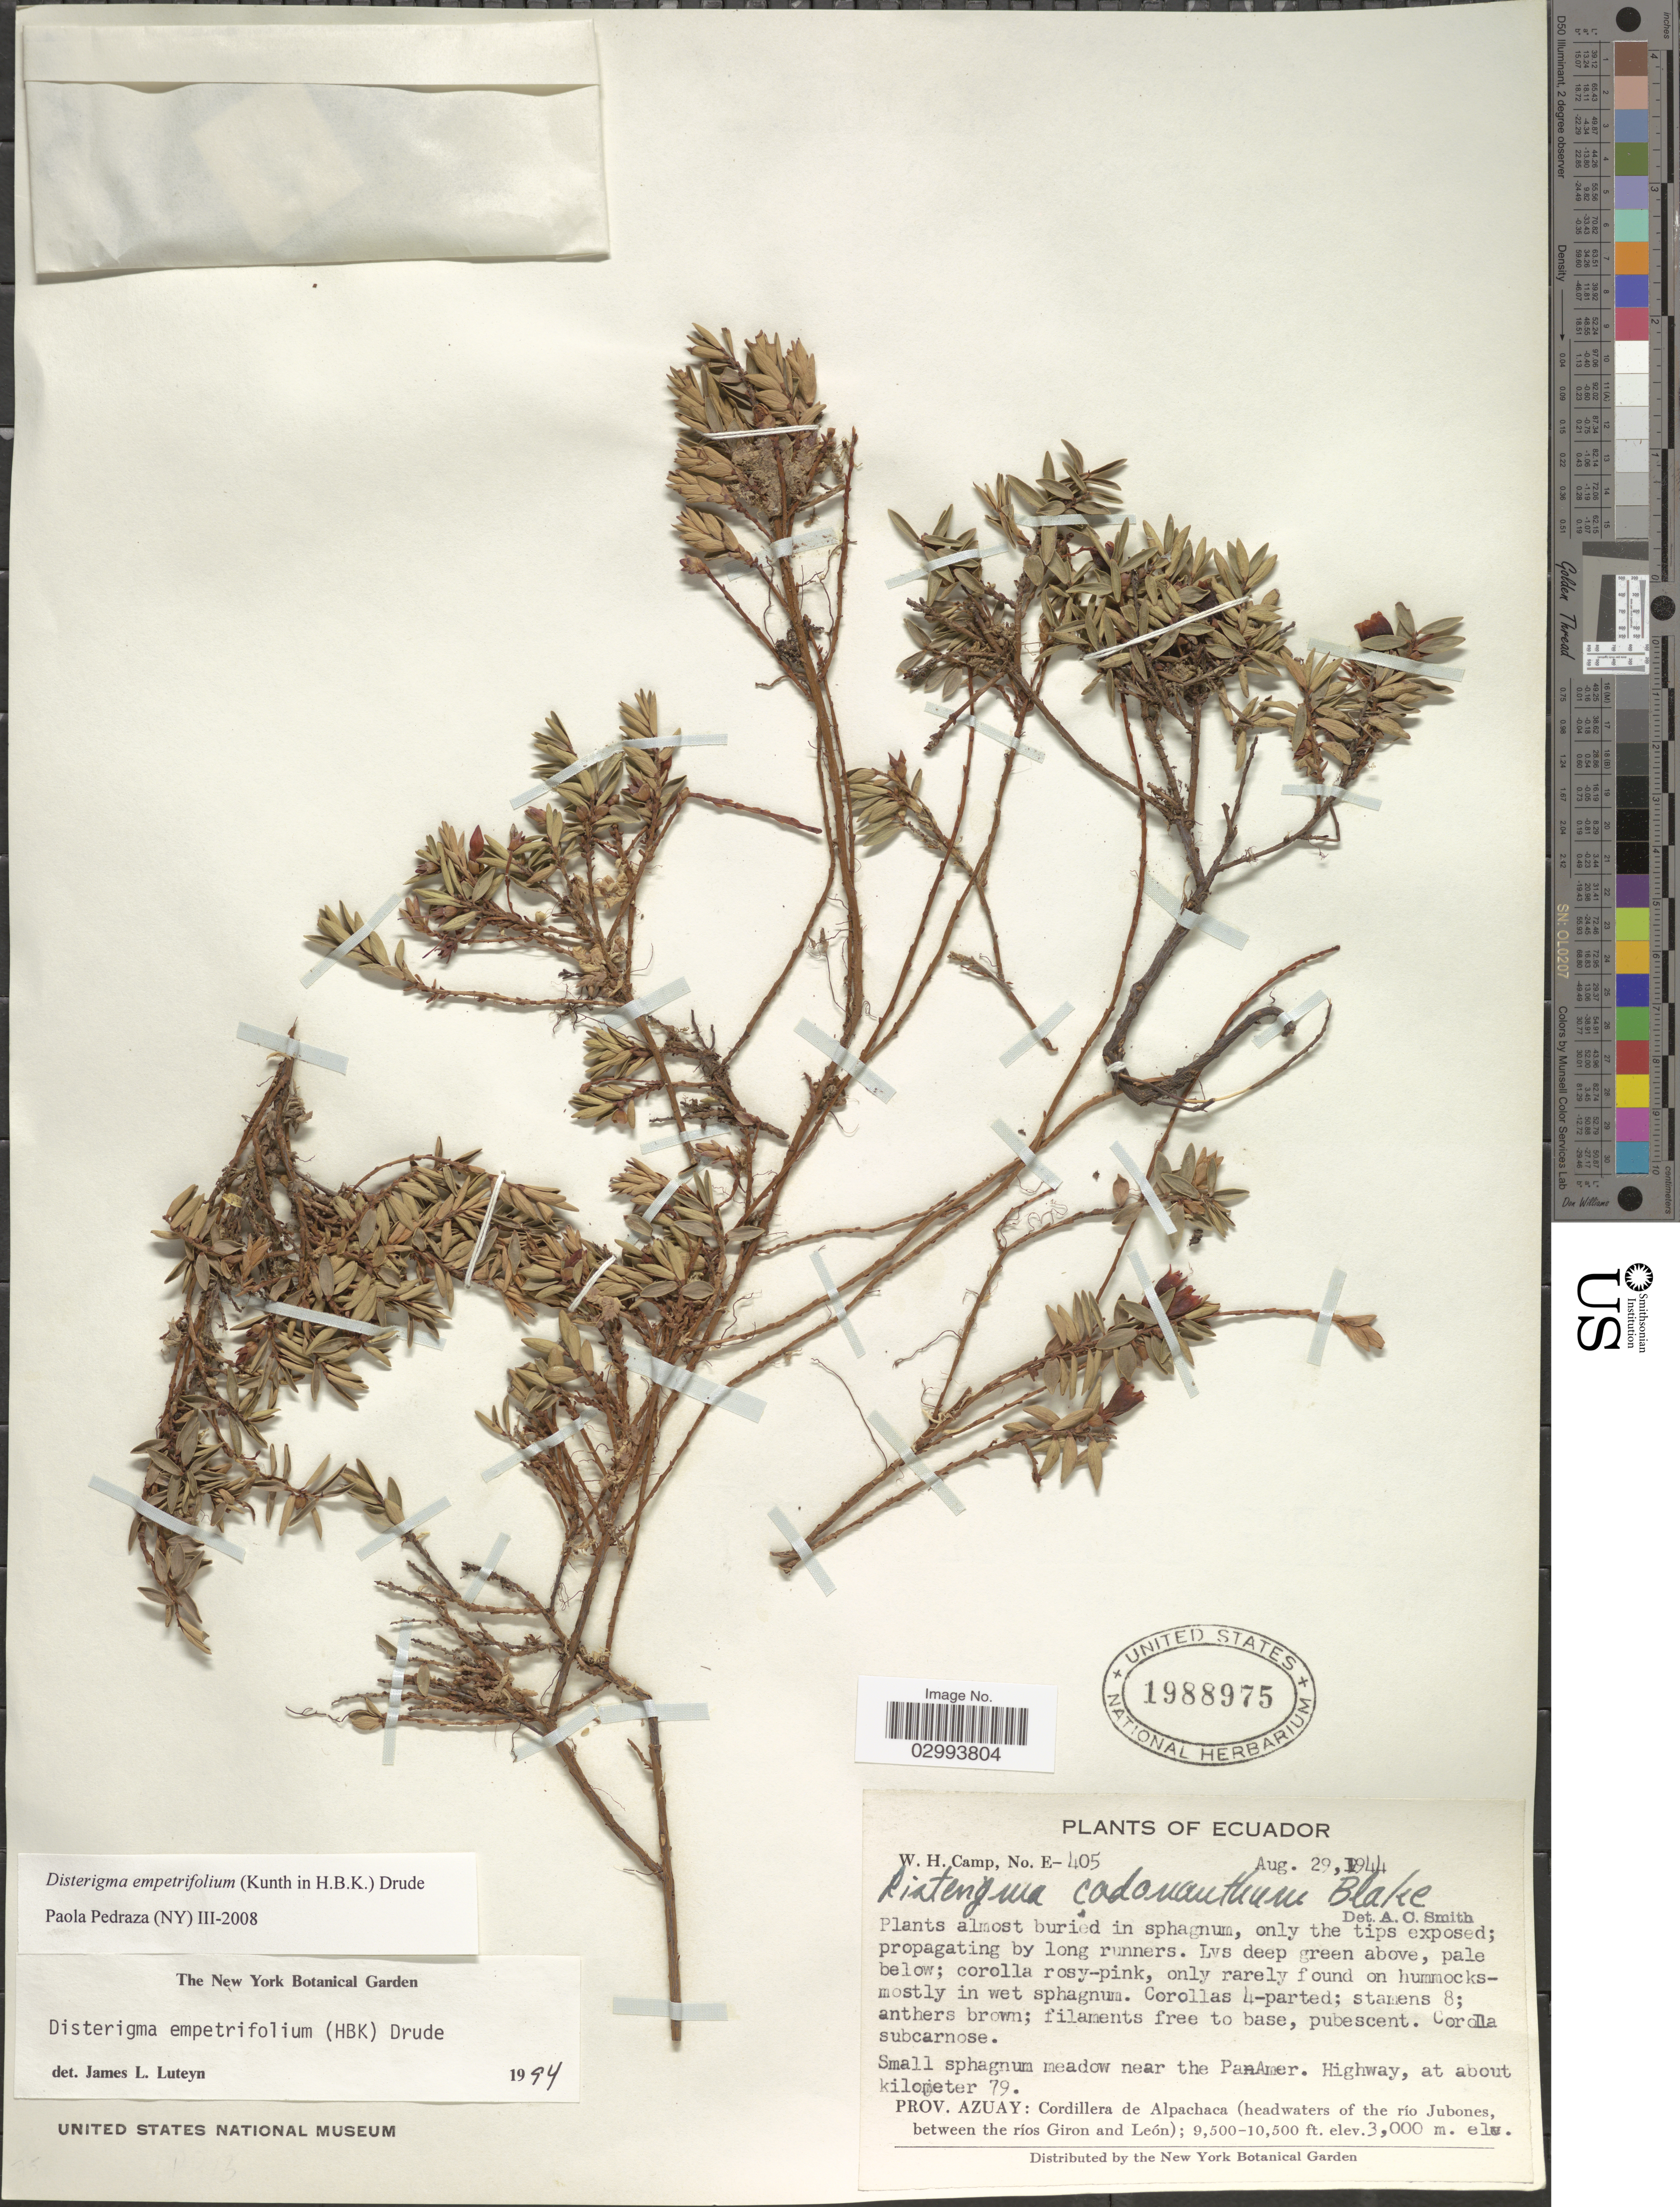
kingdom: Plantae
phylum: Tracheophyta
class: Magnoliopsida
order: Ericales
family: Ericaceae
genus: Disterigma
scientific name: Disterigma empetrifolium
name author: (Kunth) Drude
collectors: W. H. Camp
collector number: E-405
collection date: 1944-08-29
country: Ecuador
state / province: Azuay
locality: Small sphagnum meadow near the PanAmer. Highway, at about kilometer 79, Cordillera de Alpachaca (headwaters of the río Jubones, between the ríos Giron and León).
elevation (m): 3000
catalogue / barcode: US 1988975